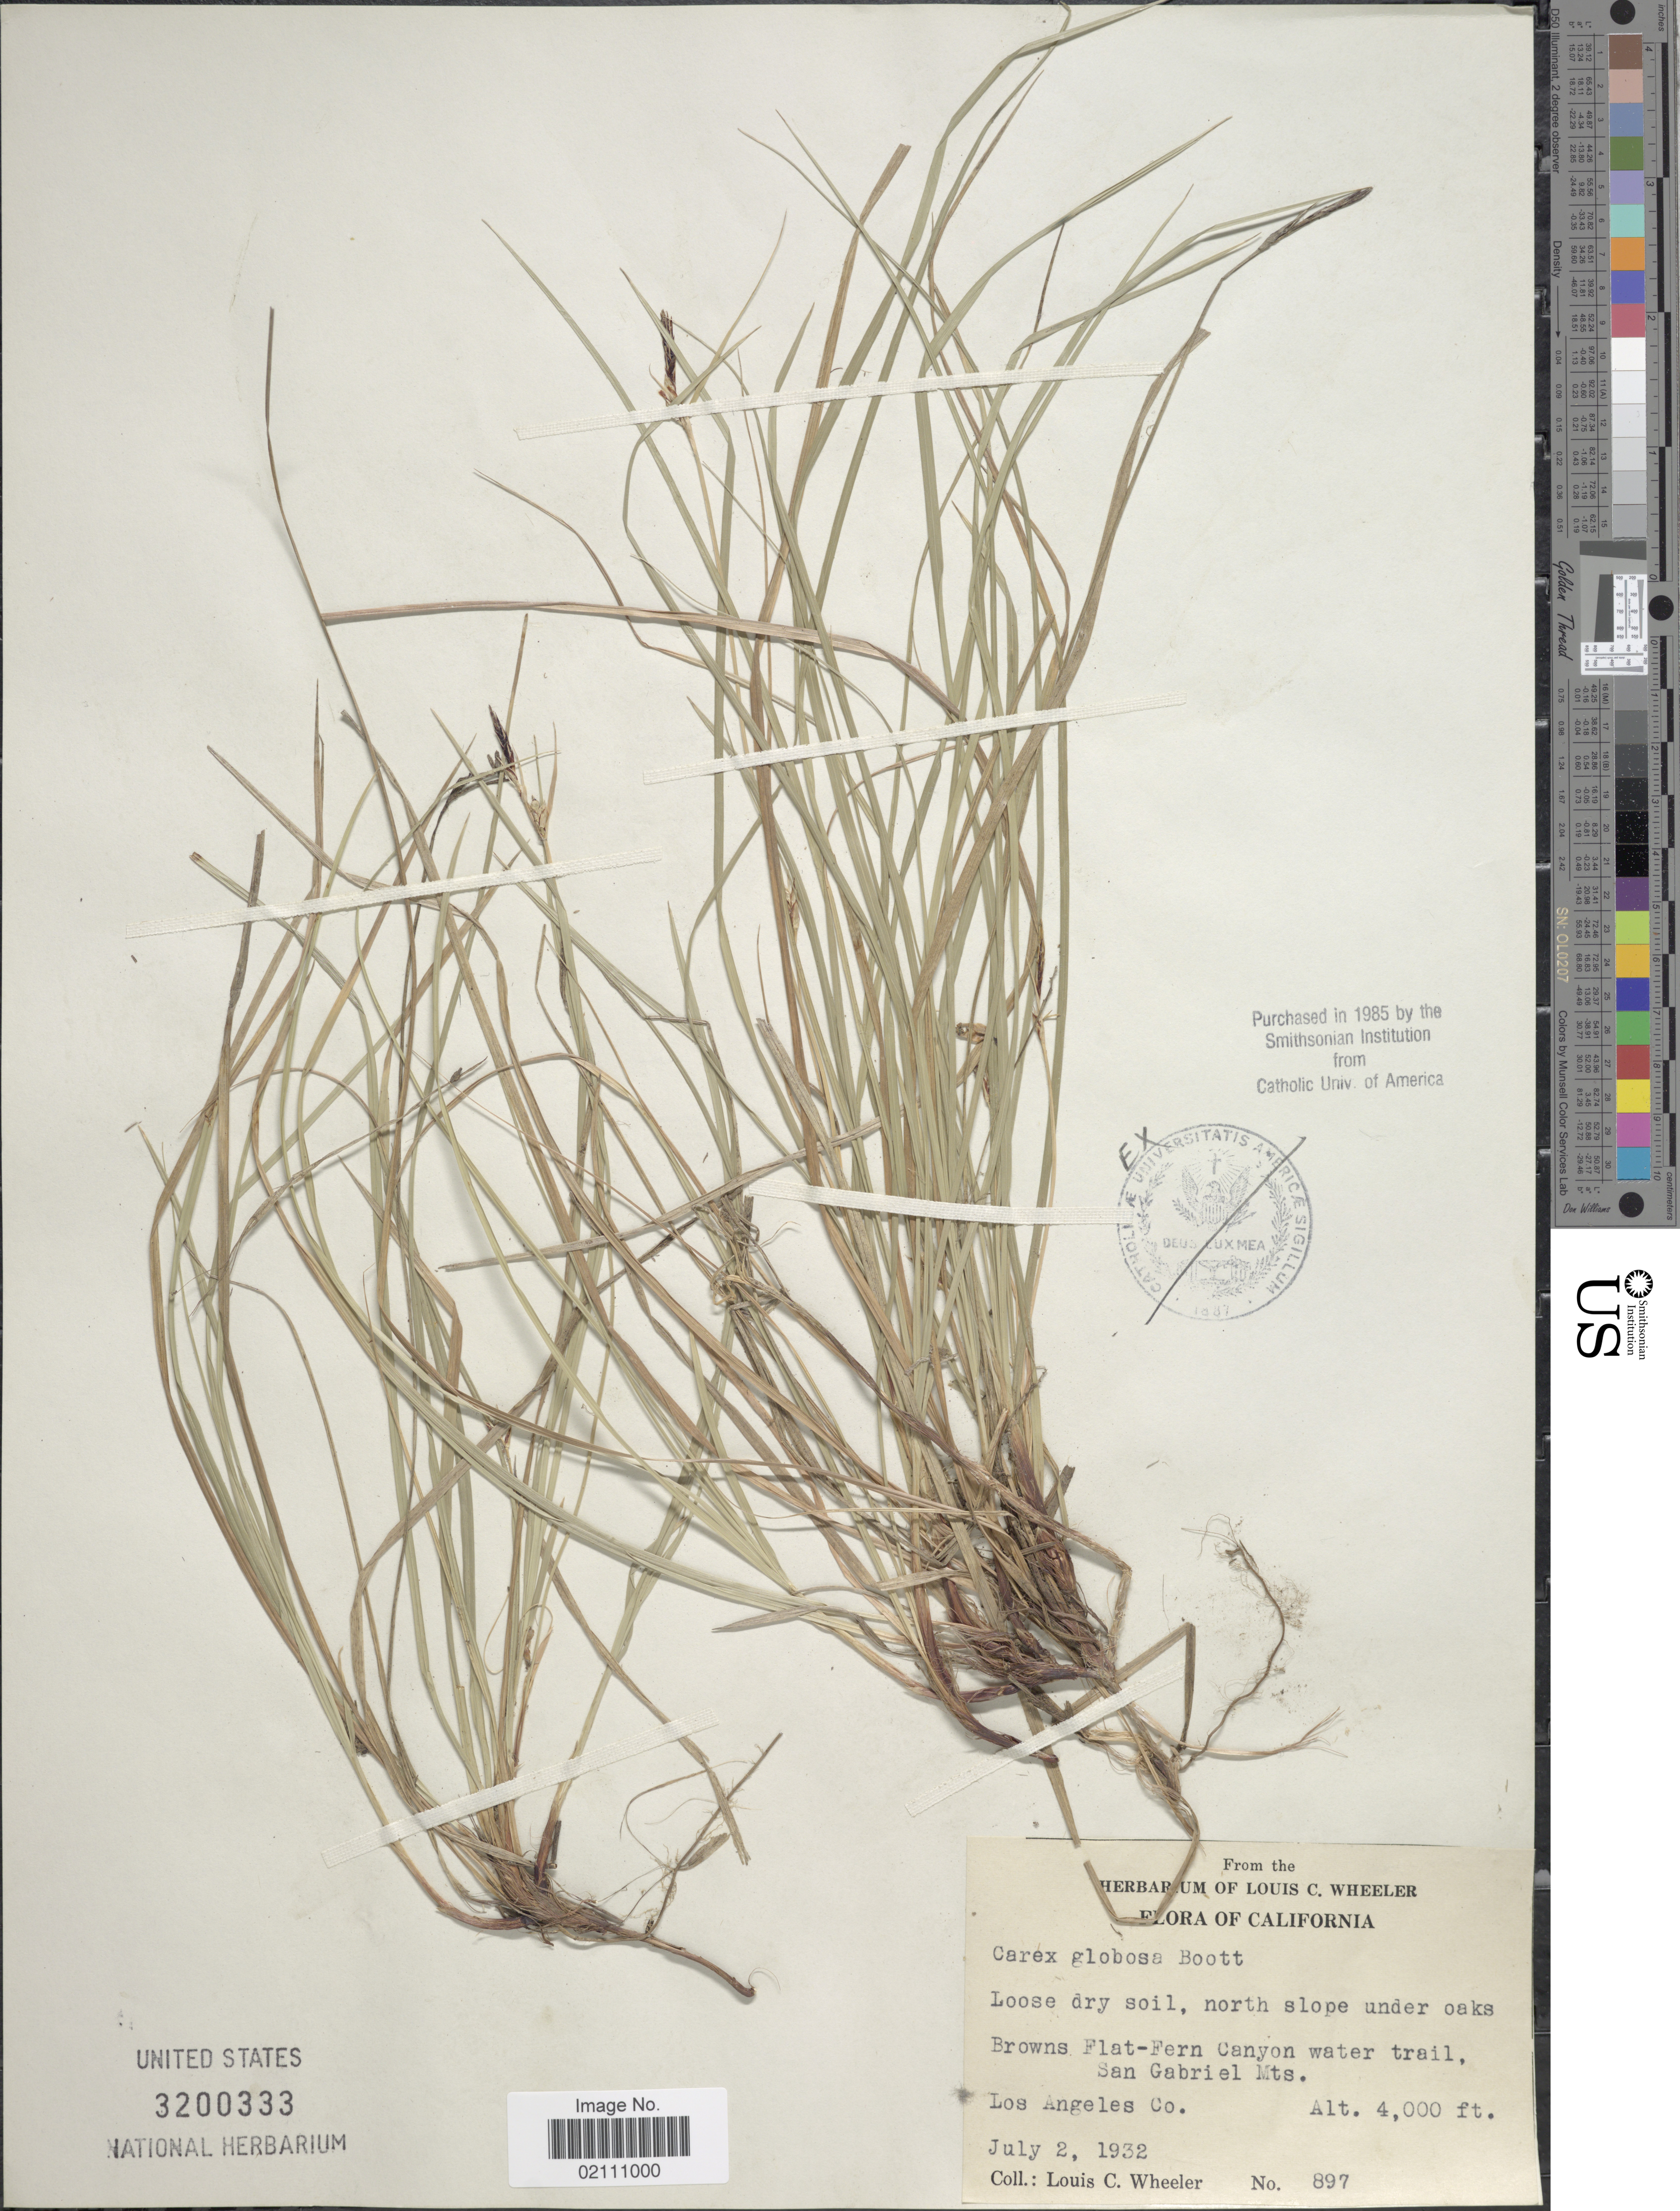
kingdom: Plantae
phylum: Tracheophyta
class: Liliopsida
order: Poales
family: Cyperaceae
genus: Carex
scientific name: Carex globosa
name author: Boott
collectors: L. C. Wheeler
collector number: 897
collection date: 1932-07-02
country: United States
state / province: California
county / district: Los Angeles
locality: Browns Flat-Fern Canyon water trail, San Gabriel Mts., Los Angeles Co.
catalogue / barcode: US 3200333